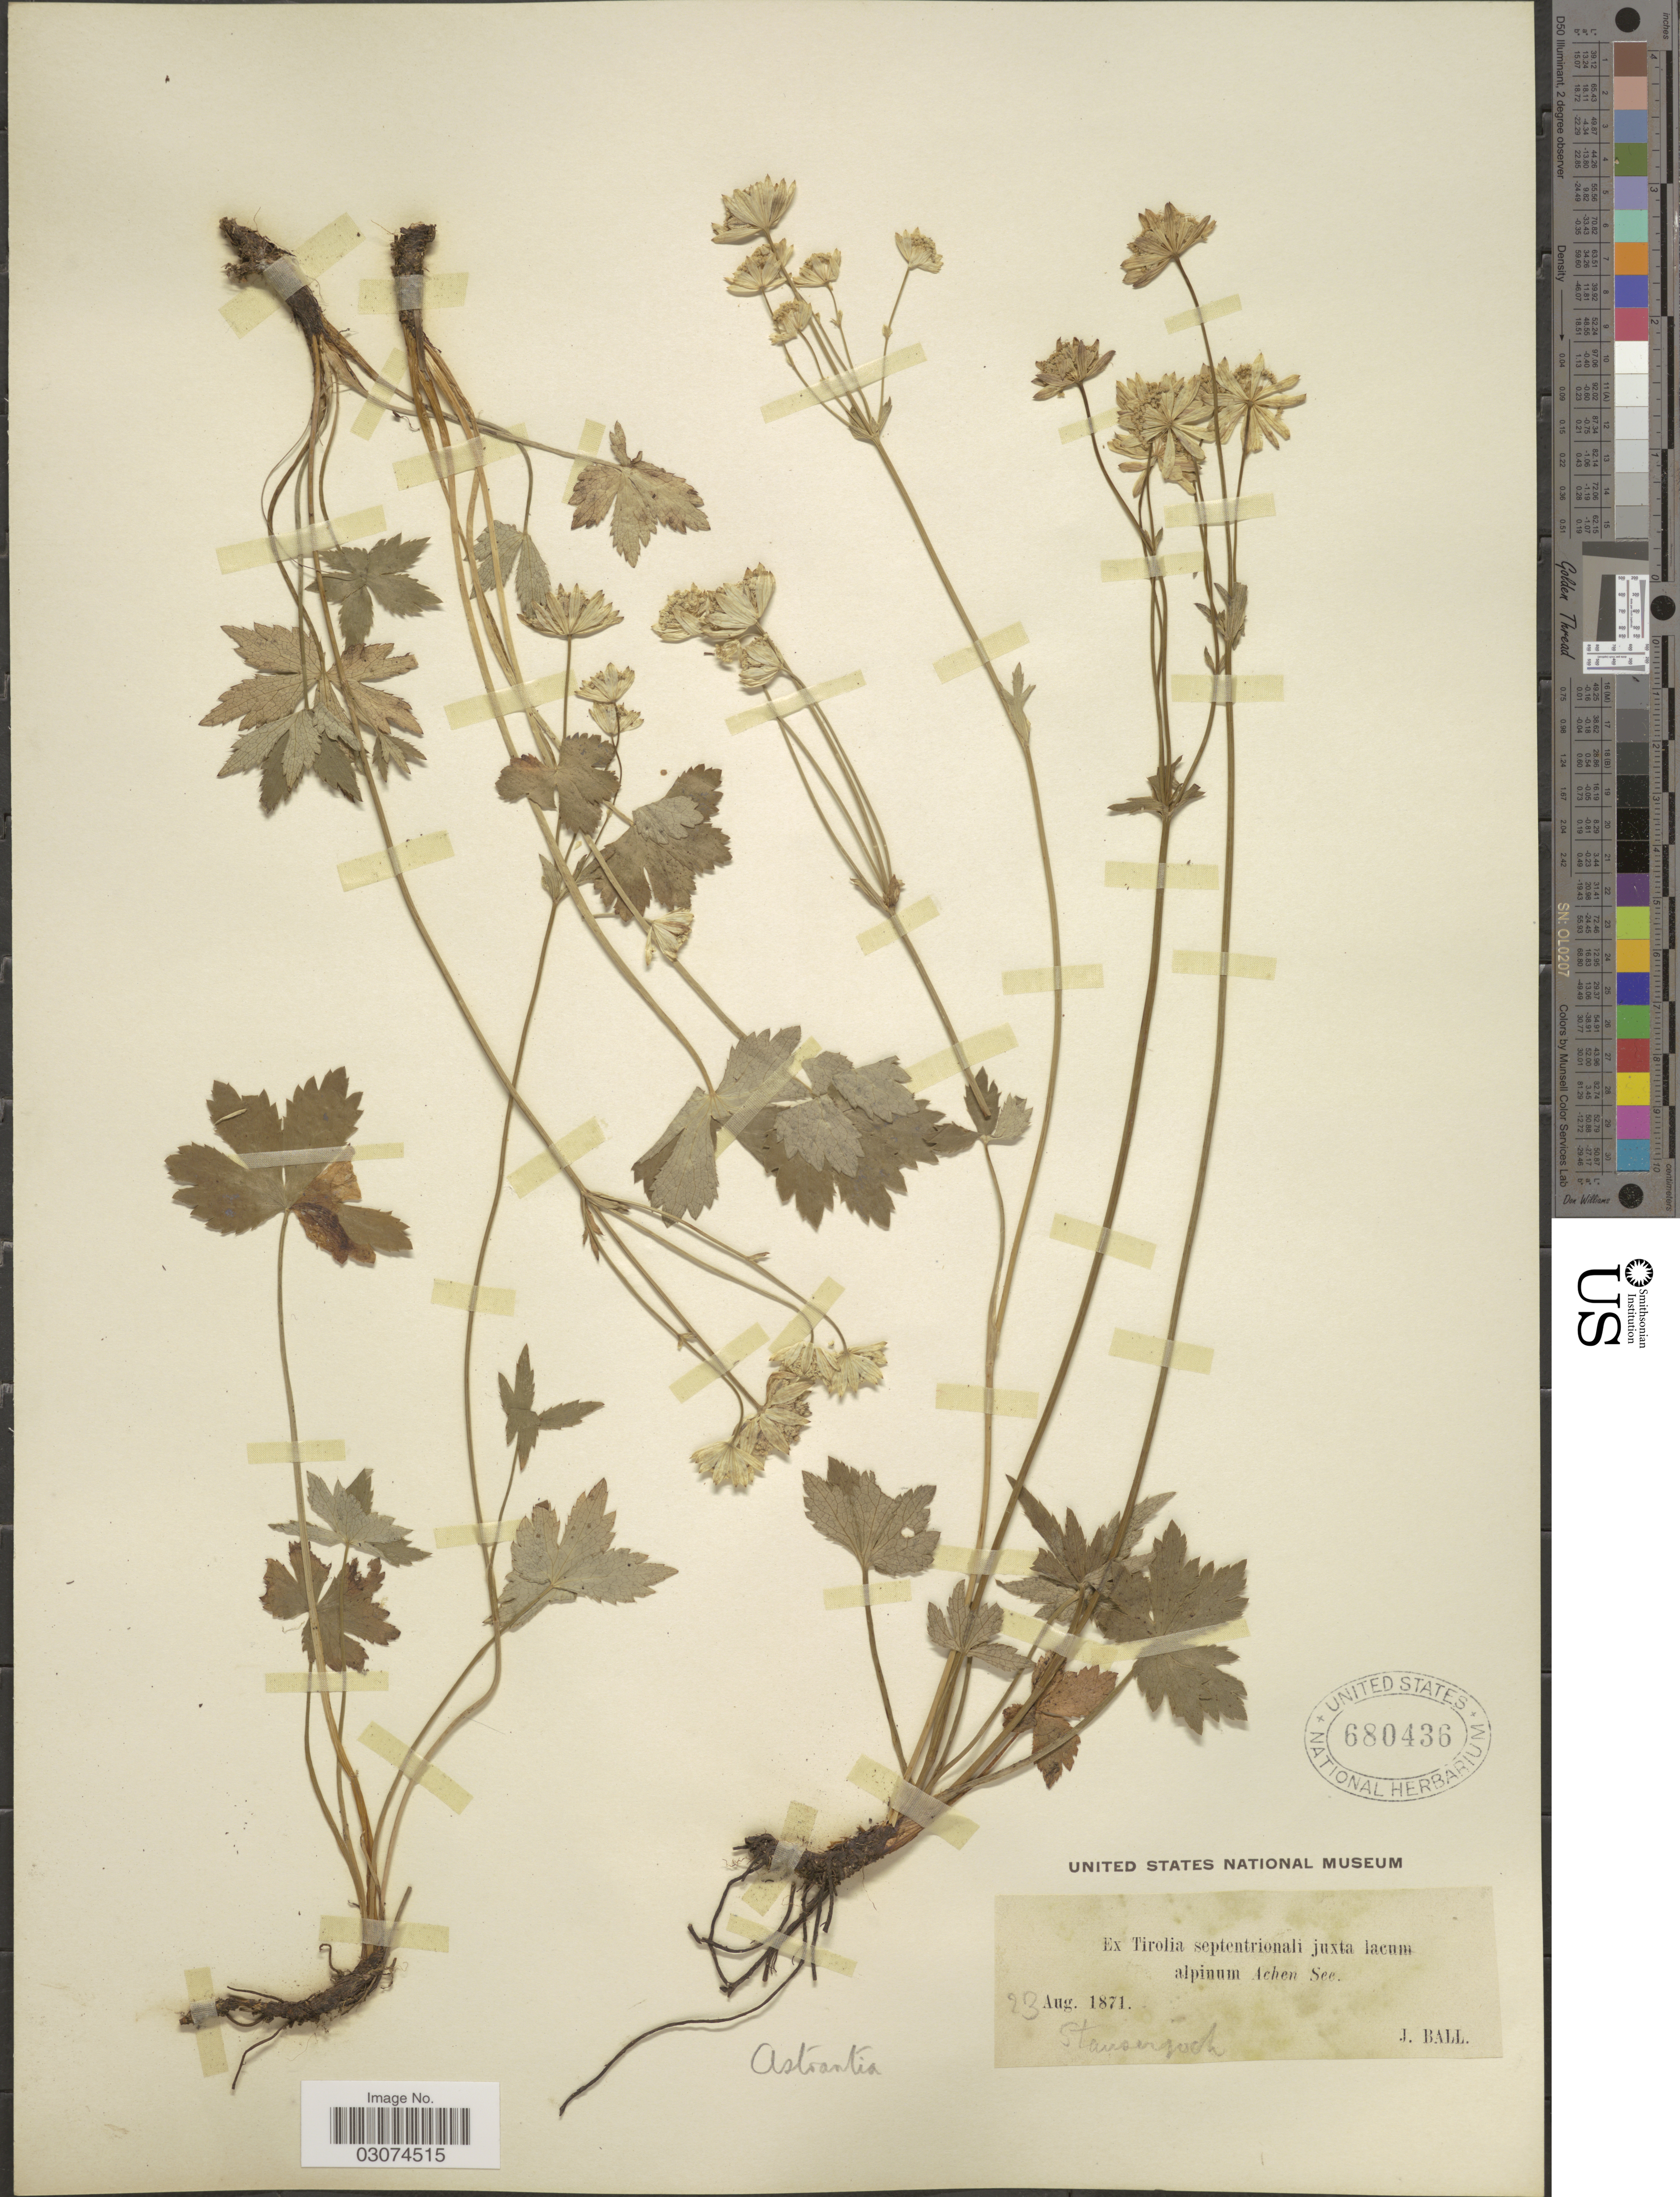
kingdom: Plantae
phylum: Tracheophyta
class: Magnoliopsida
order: Apiales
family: Apiaceae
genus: Astrantia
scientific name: Astrantia sp.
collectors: J. Ball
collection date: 1871-08-23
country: Austria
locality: Ex Tirolia septentrionali juxta lacum alpinum Achen See. Stanserjoch.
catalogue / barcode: US 680436